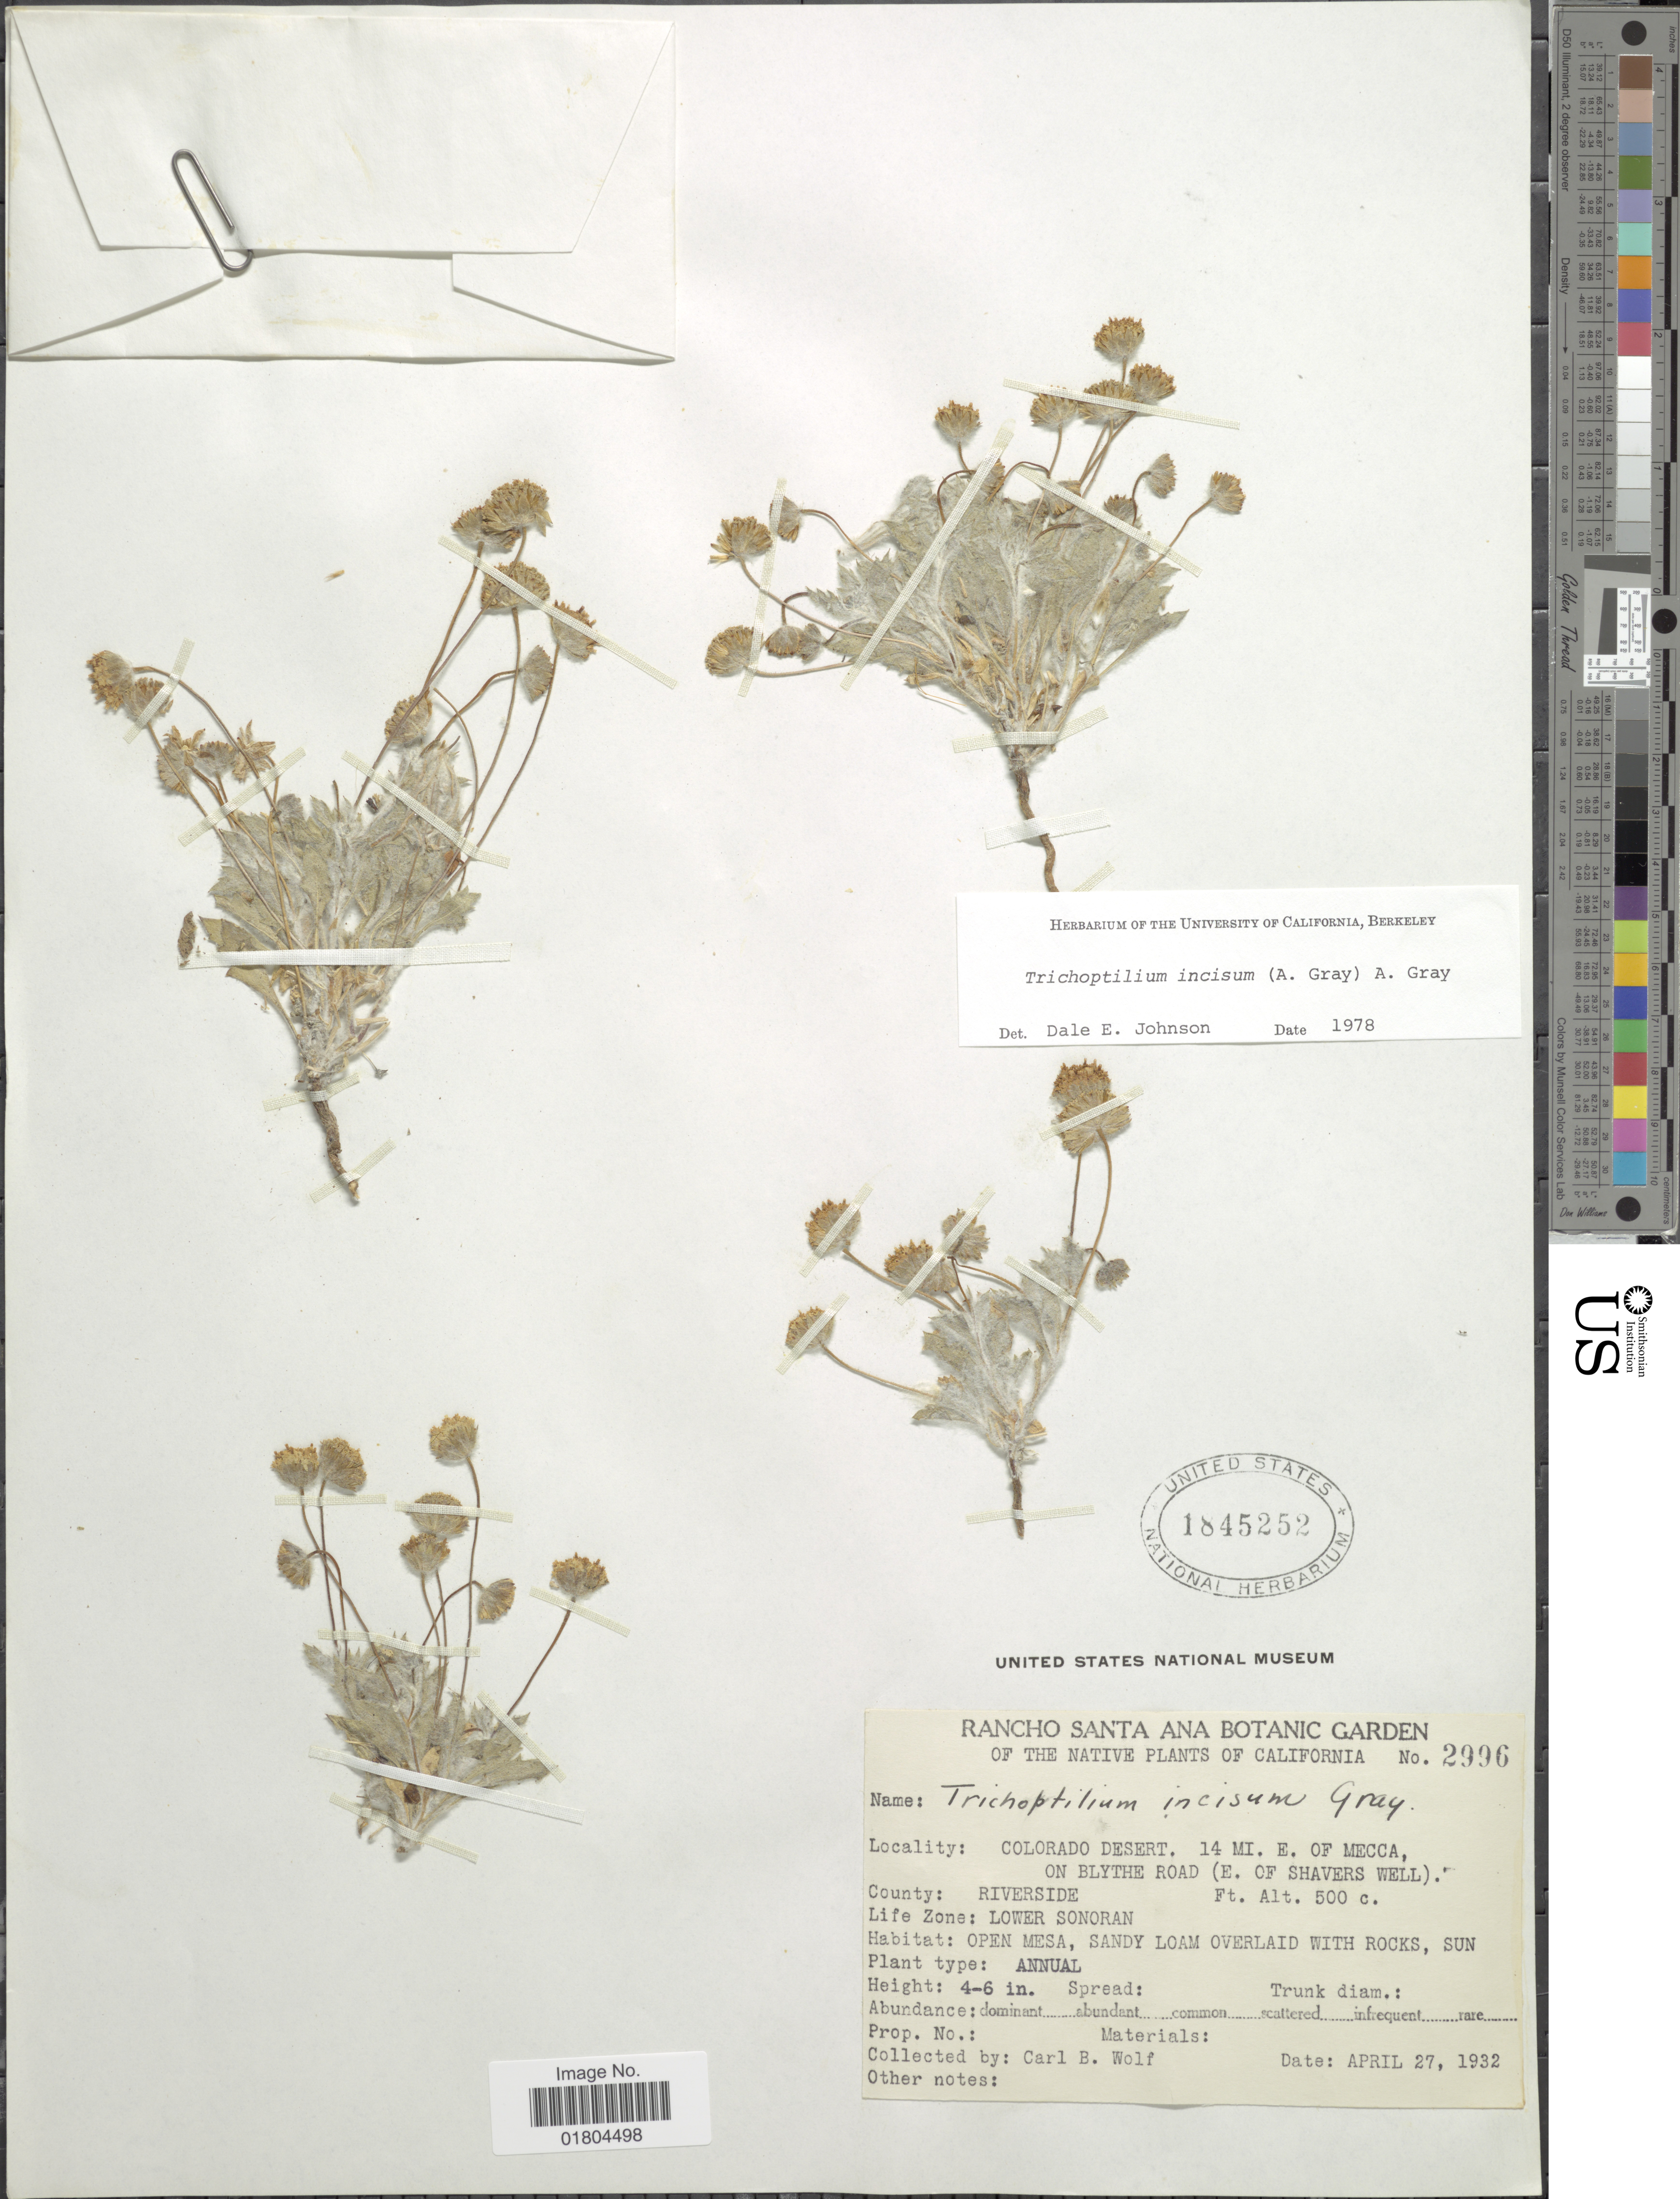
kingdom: Plantae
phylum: Tracheophyta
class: Magnoliopsida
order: Asterales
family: Asteraceae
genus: Trichoptilium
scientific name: Trichoptilium incisum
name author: (A. Gray) A. Gray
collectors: C. B. Wolf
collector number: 2996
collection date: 1932-04-27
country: United States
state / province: California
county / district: Riverside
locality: Colorado Desert, 14 mi. E of Mecca, On Blythe Road (E. of Shavers Well), County Riverside, Life Zone: Lower Sonoran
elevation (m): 152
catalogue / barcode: US 1845252